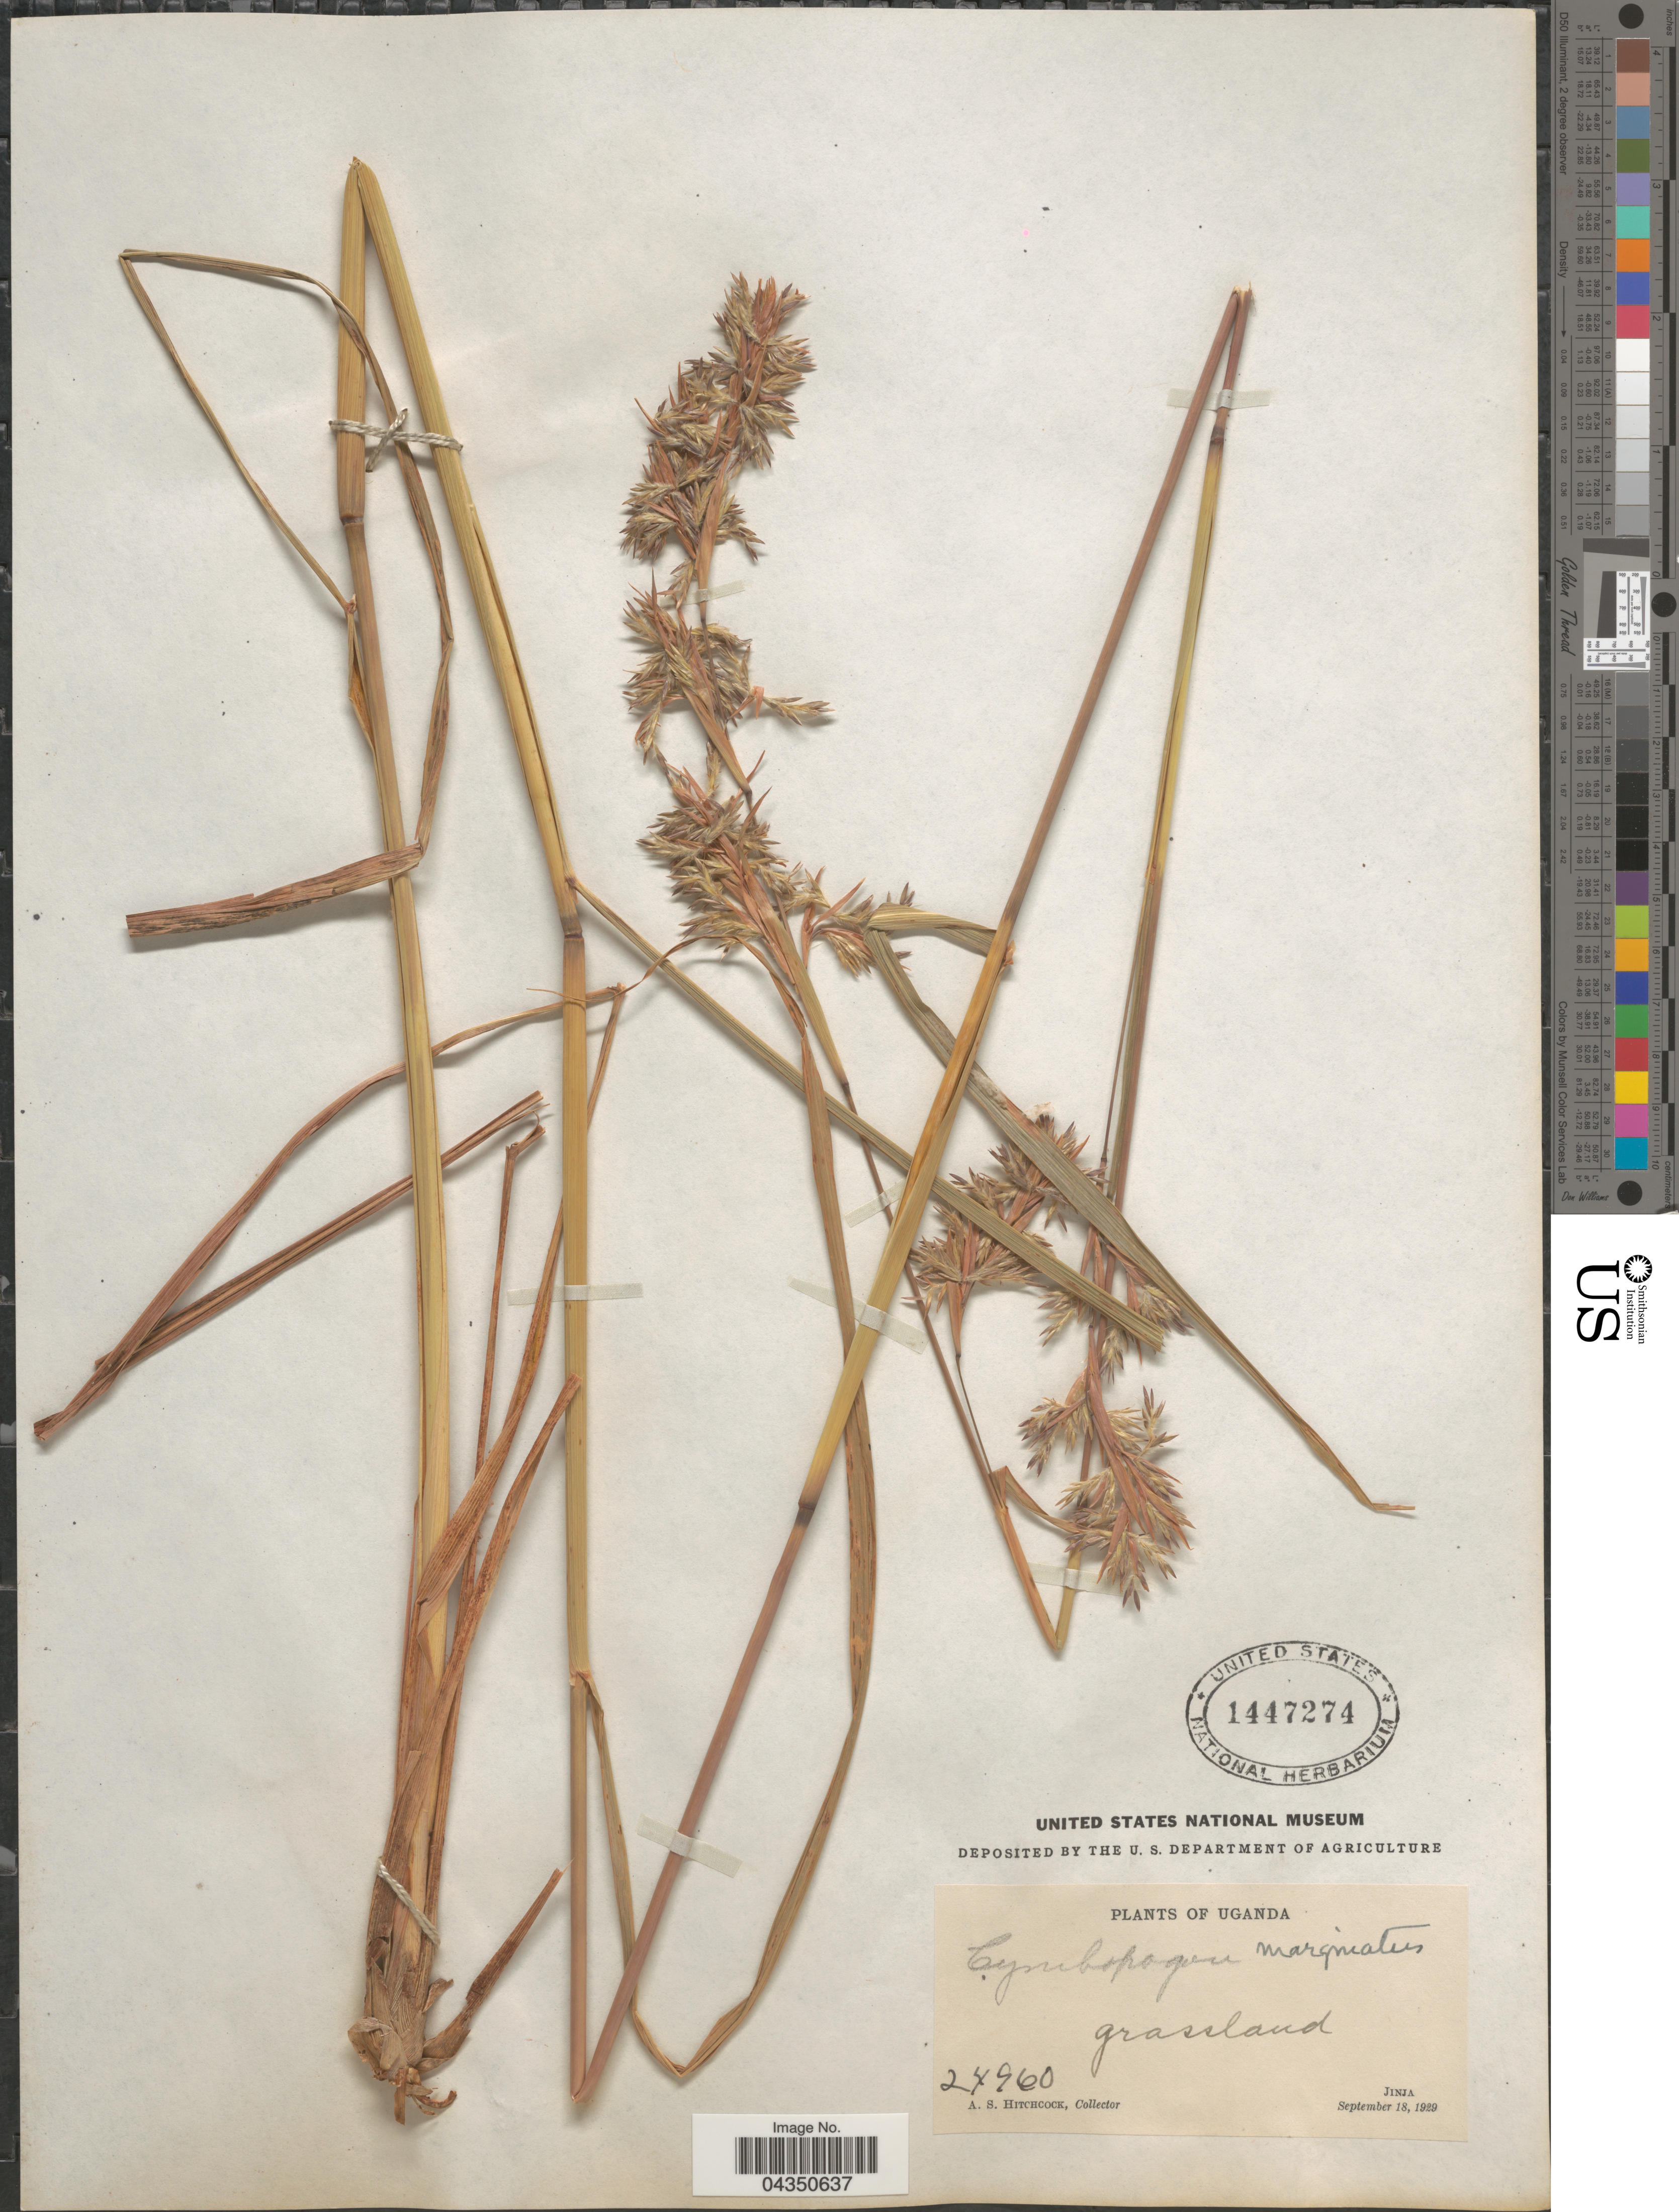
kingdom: Plantae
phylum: Tracheophyta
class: Liliopsida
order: Poales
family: Poaceae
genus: Cymbopogon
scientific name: Cymbopogon nardus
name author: (L.) Rendle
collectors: A. S. Hitchcock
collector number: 24960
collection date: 1929-09-18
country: Uganda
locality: Grassland. Jinja.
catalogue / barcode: US 1447274